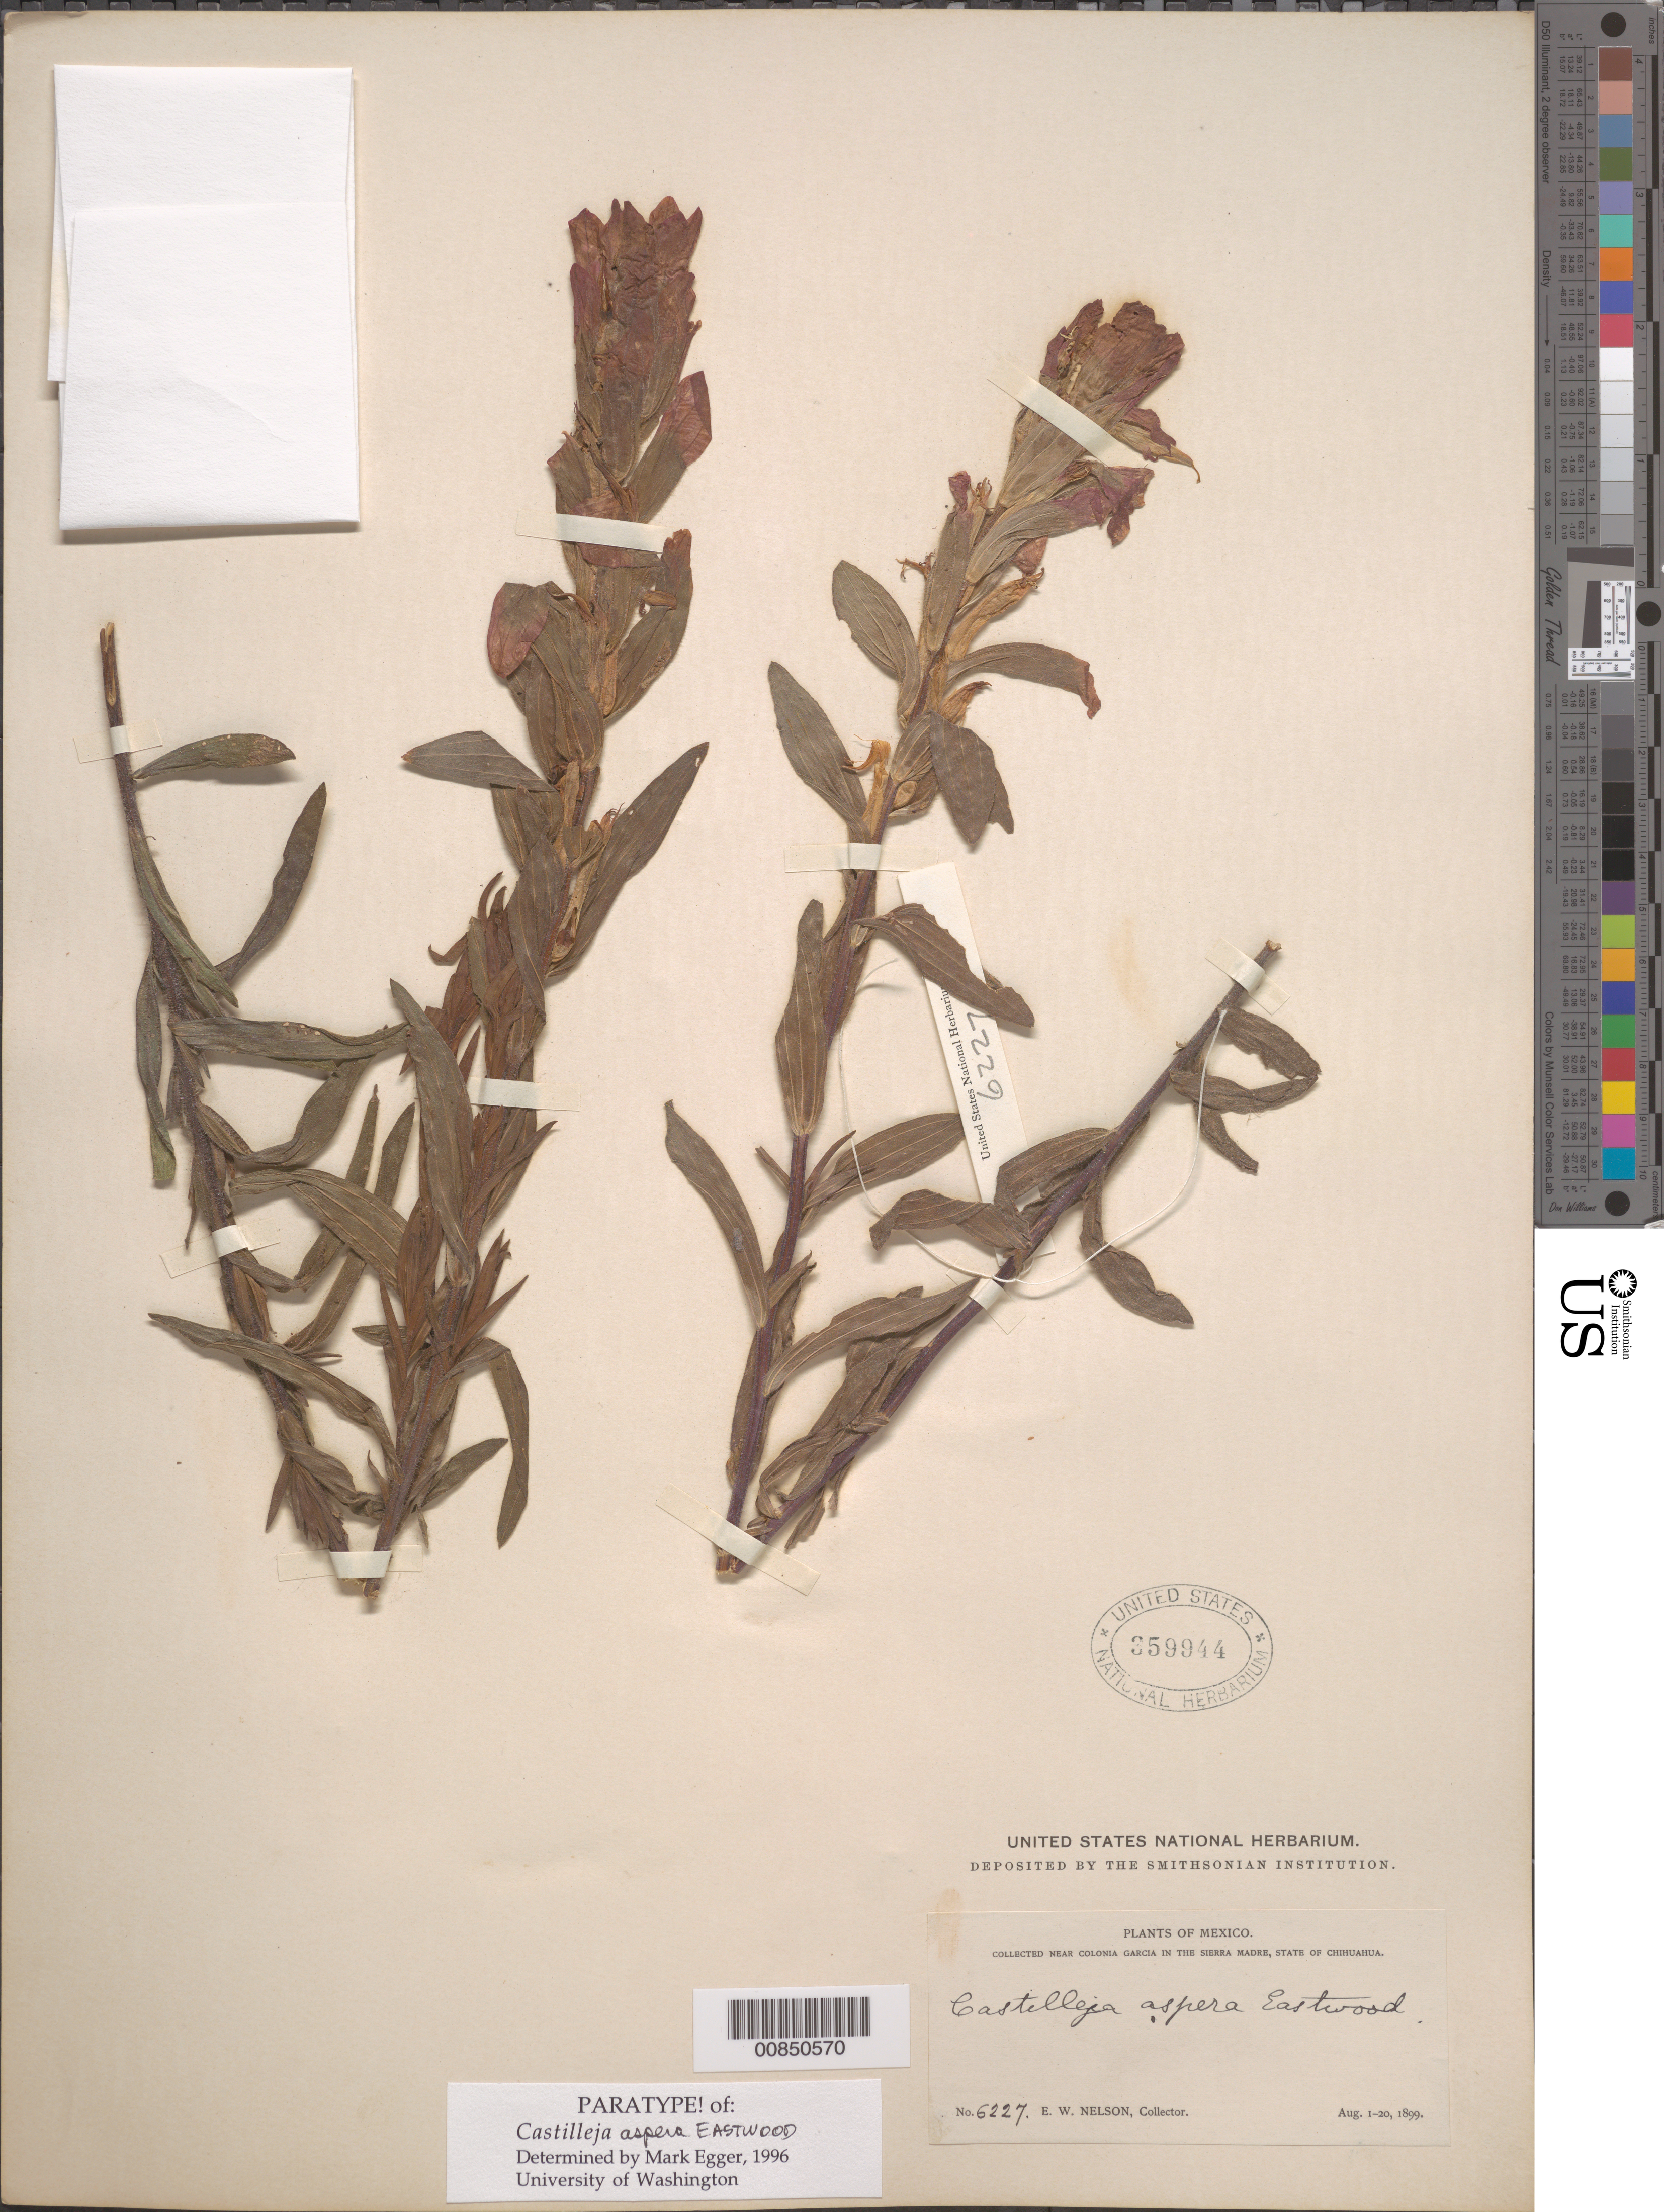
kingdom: Plantae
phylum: Tracheophyta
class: Magnoliopsida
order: Lamiales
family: Orobanchaceae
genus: Castilleja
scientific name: Castilleja aspera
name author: Eastw.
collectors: E. W. Nelson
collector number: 6227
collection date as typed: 01 Aug 1899 to 20 Aug 1899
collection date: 1899-08-01/1899-08-20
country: Mexico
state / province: Chihuahua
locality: Near Colonia García in the Sierra Madre, Chihuahua.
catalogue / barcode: US 359944